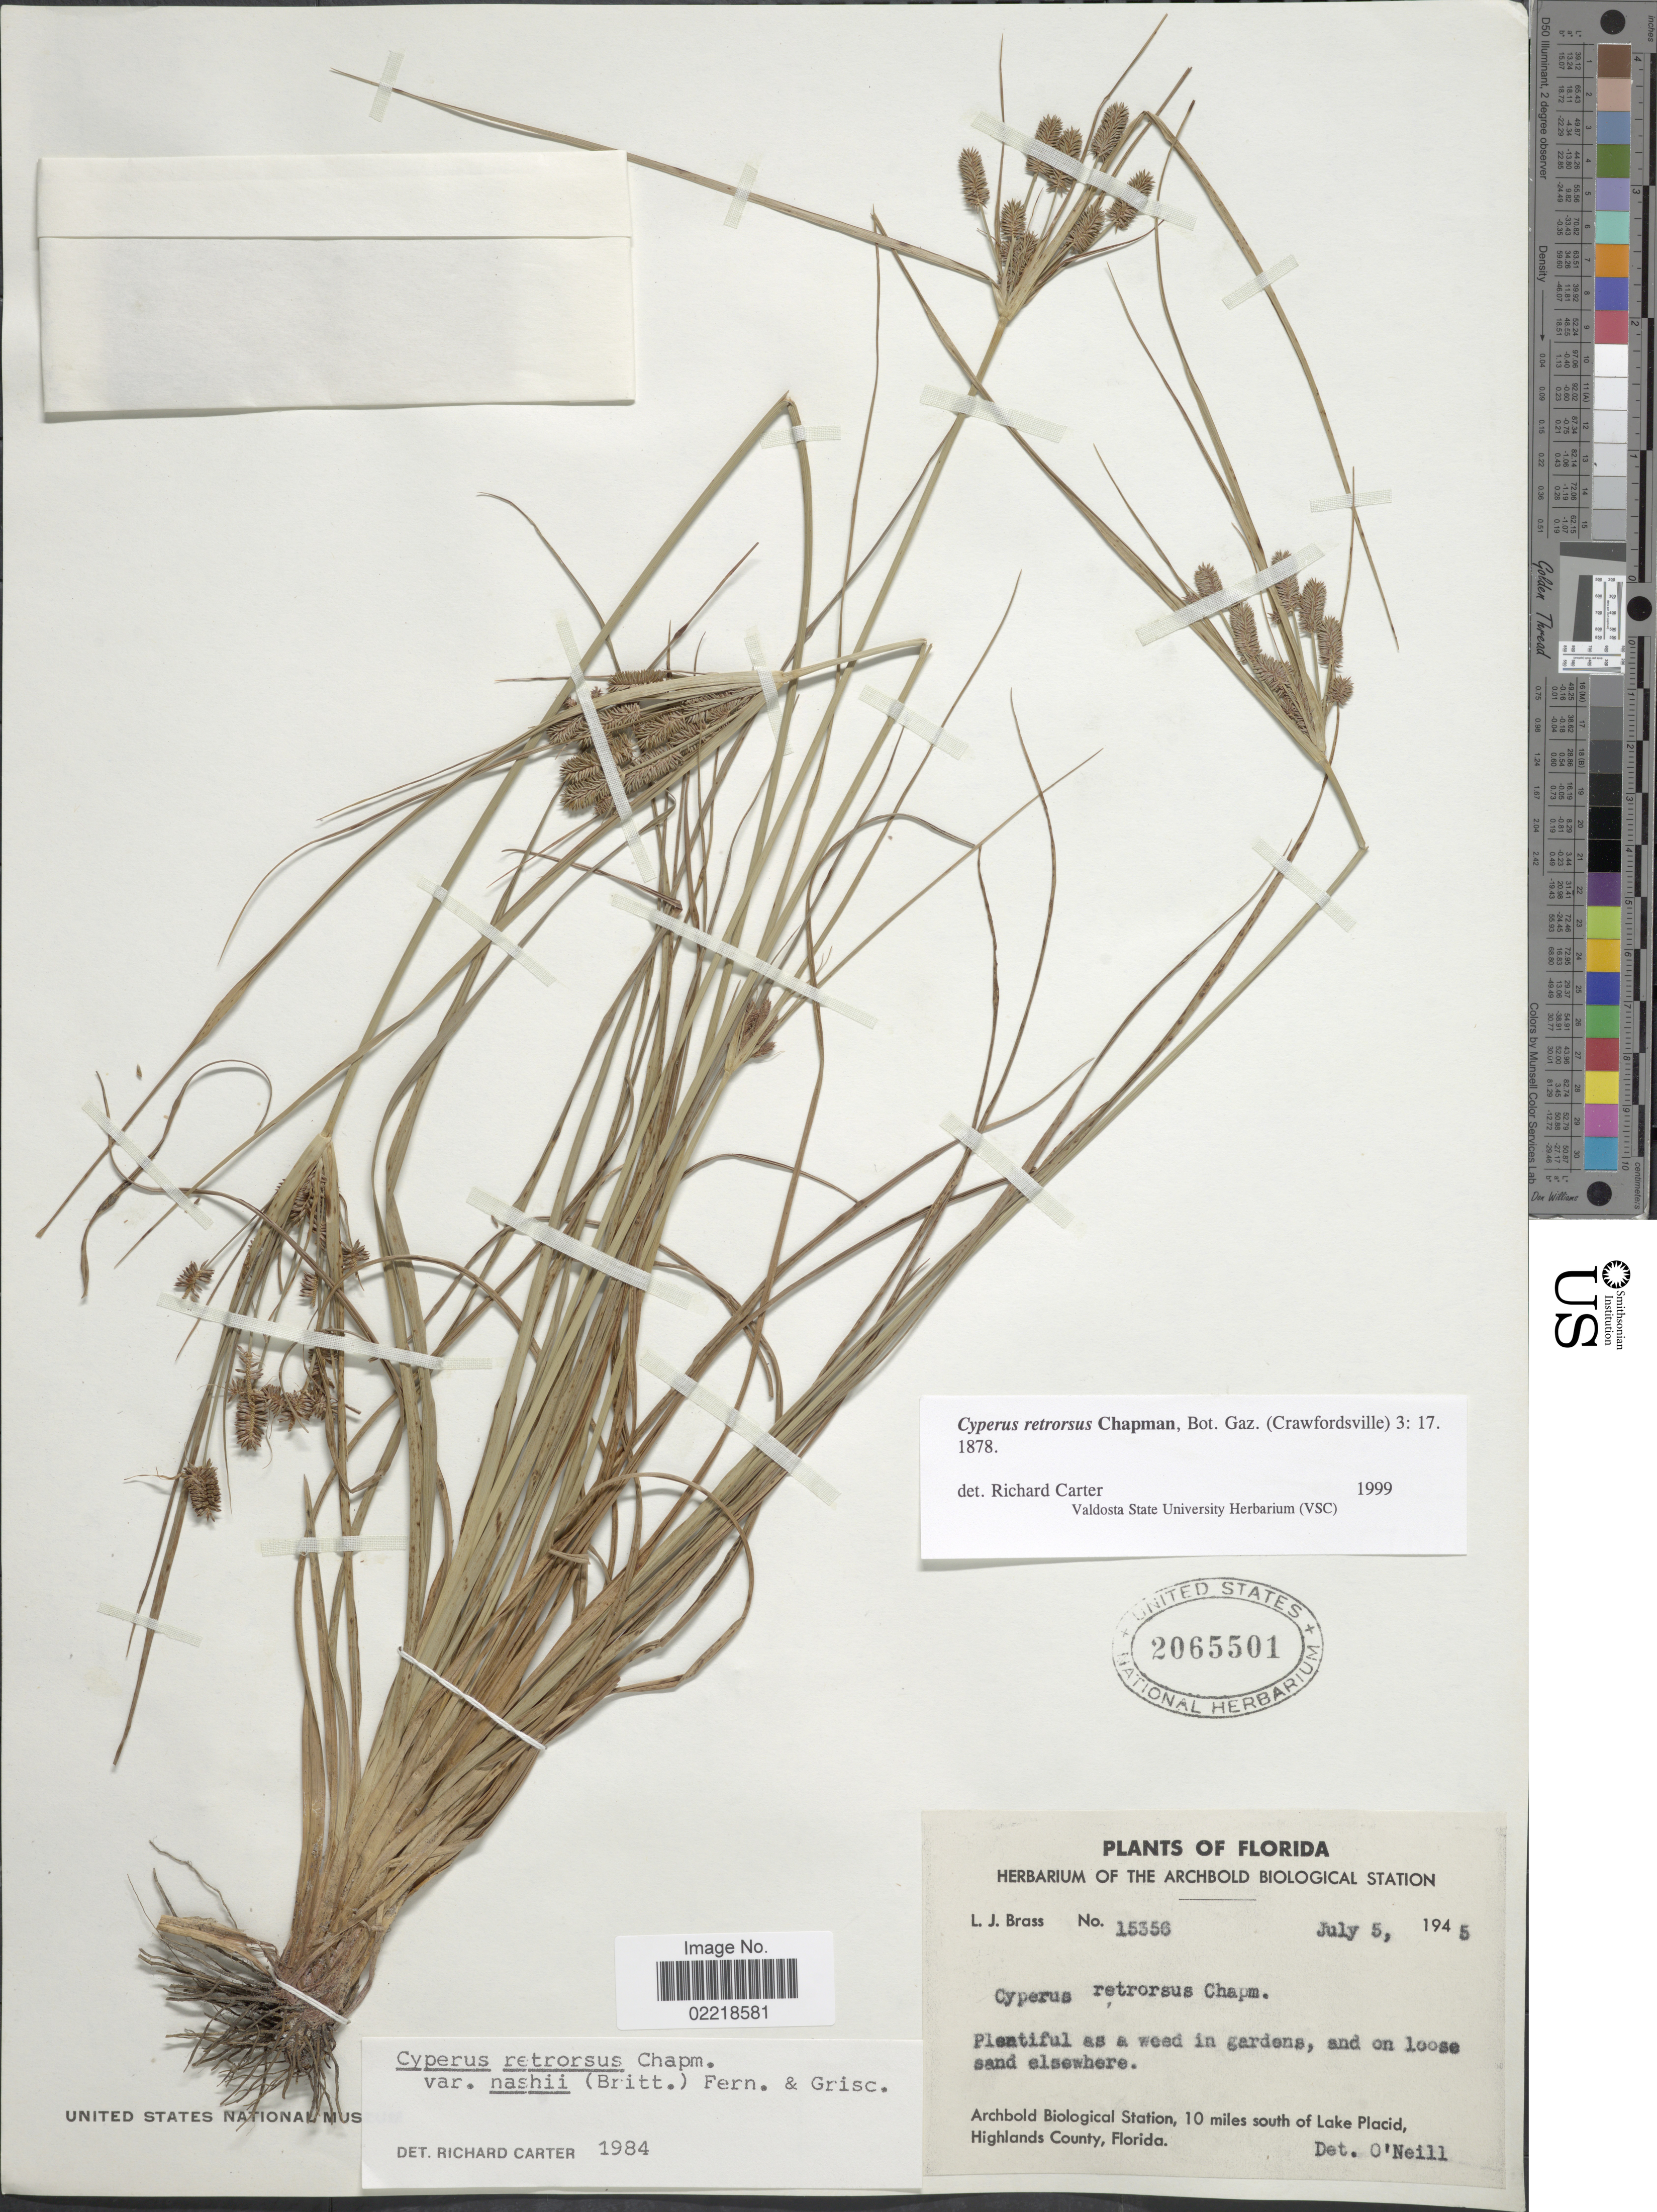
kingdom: Plantae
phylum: Tracheophyta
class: Liliopsida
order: Poales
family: Cyperaceae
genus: Cyperus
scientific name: Cyperus retrorsus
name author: Chapm.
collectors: L. J. Brass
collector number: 15356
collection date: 1945-07-05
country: United States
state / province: Florida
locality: Archbold Biological Station, 10 miles south of Lake Placid, Highlands County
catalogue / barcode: US 2065501